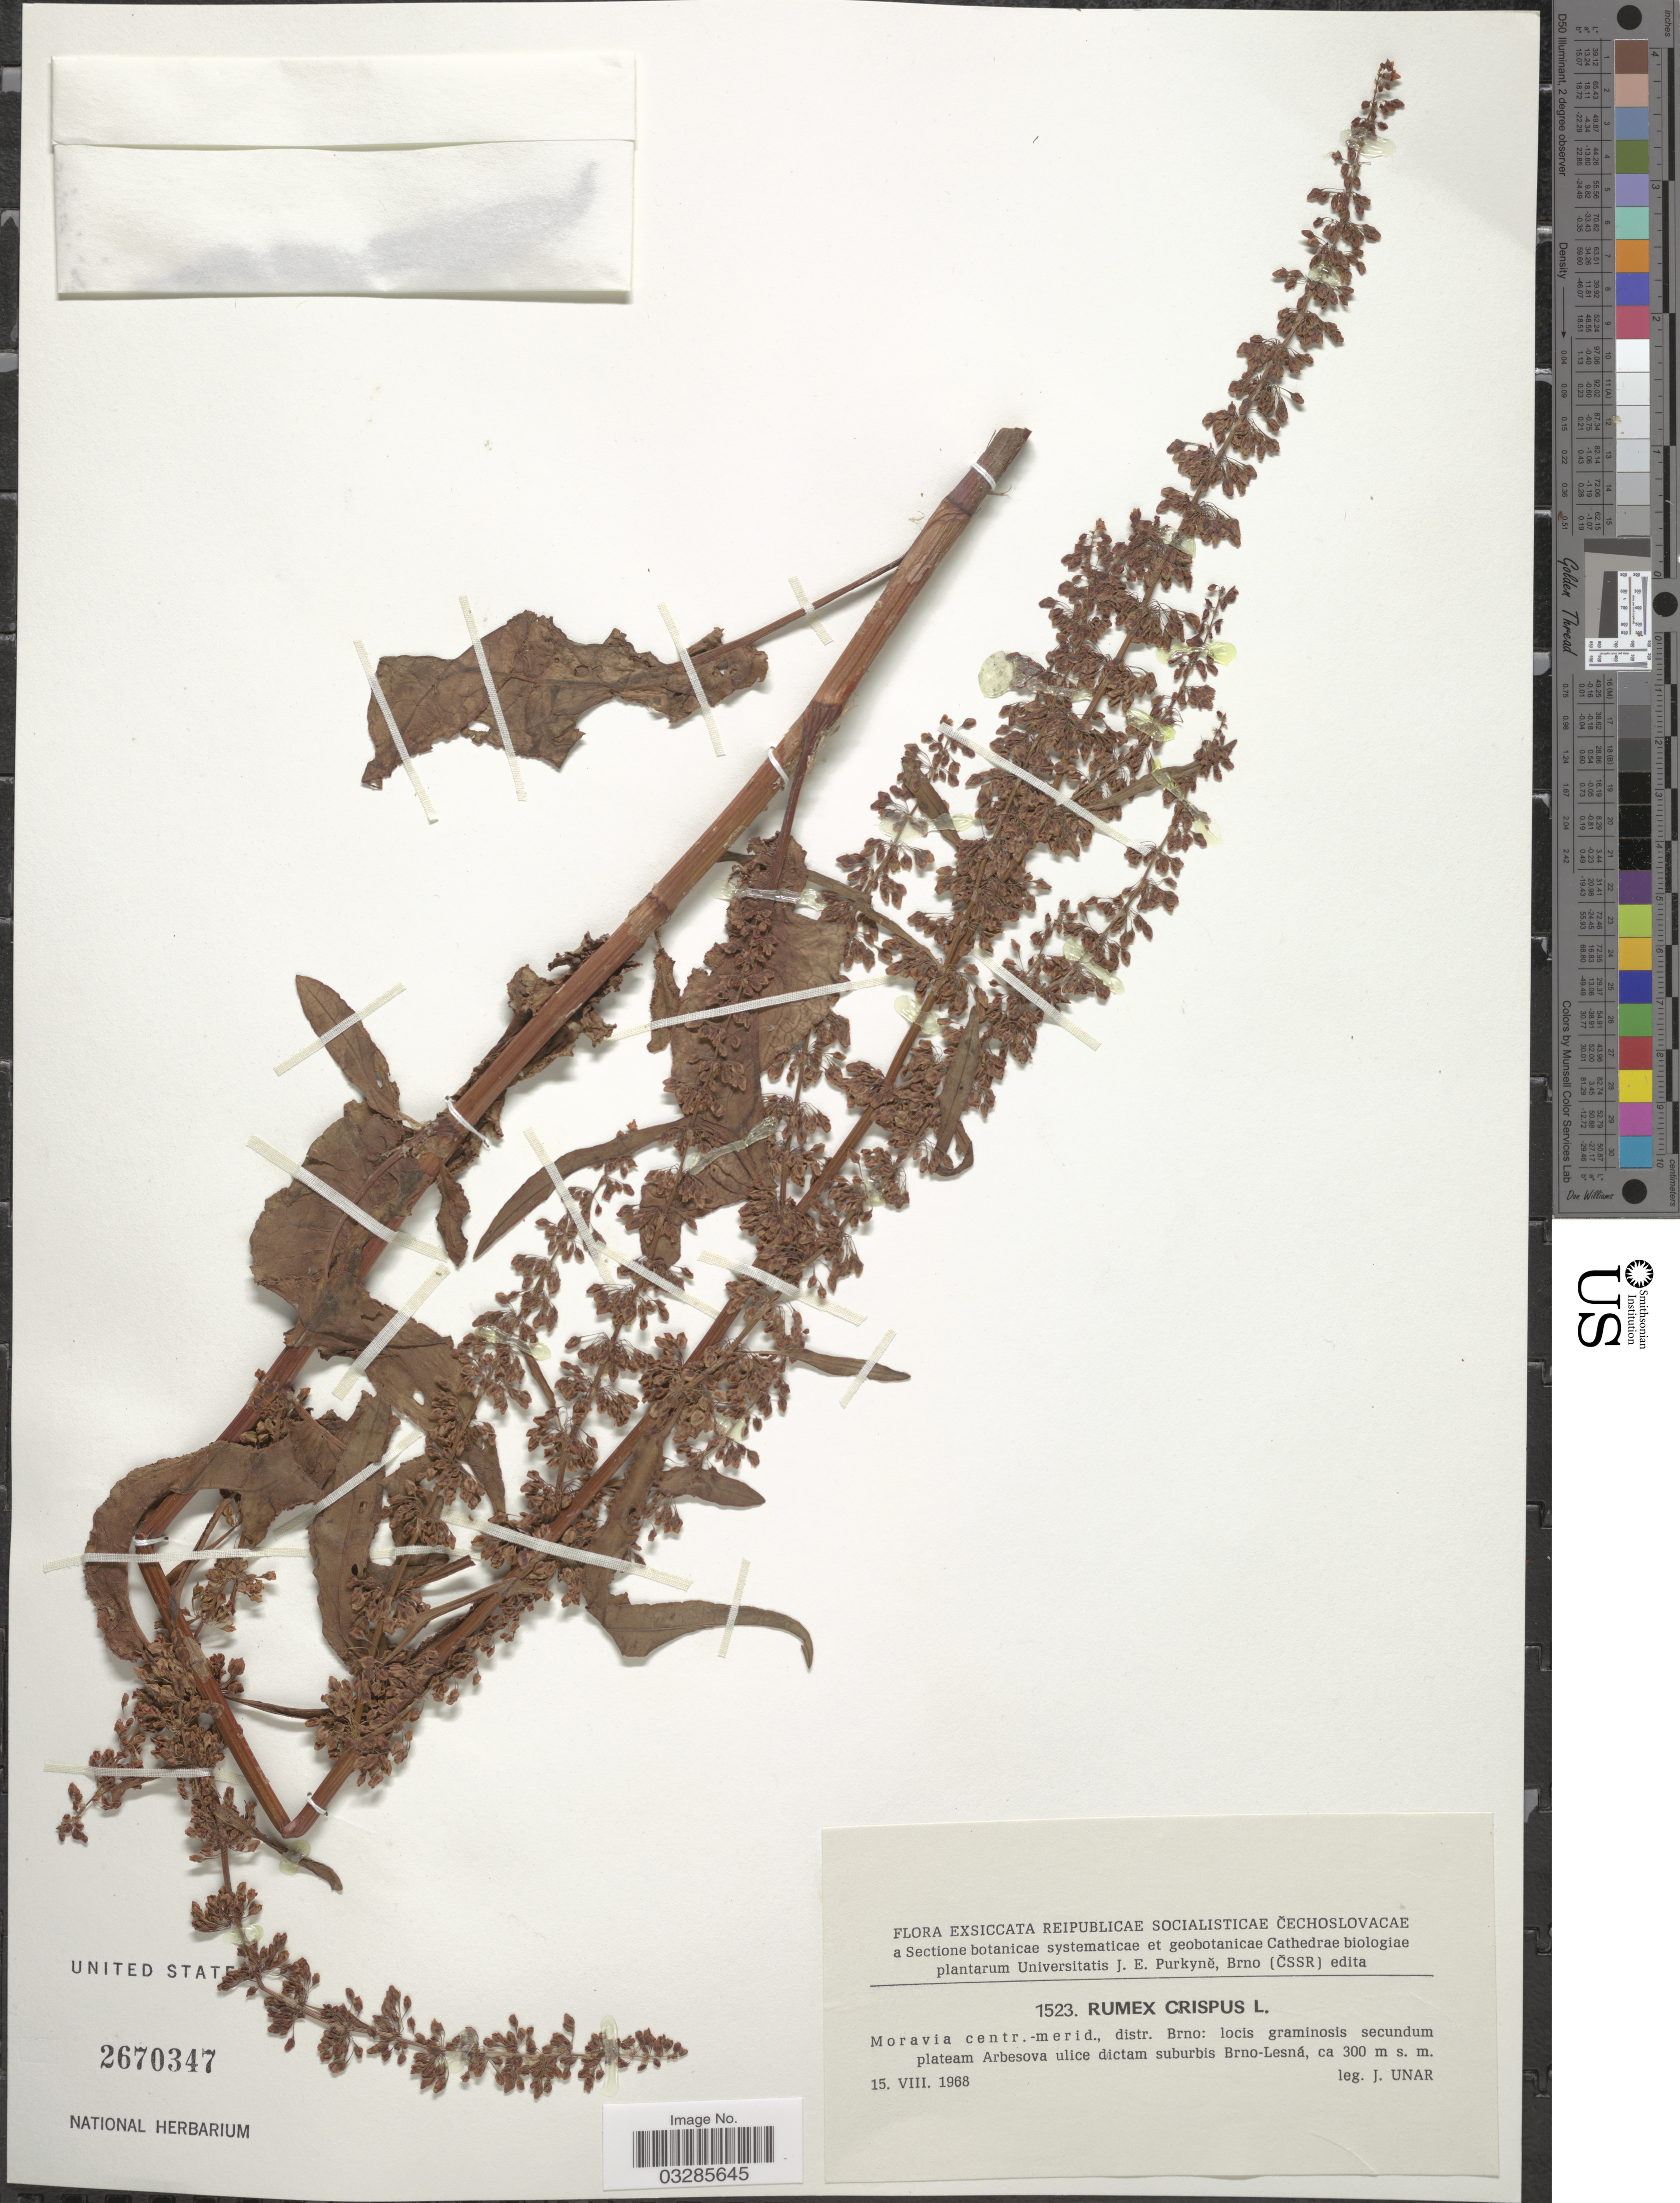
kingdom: Plantae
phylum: Tracheophyta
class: Magnoliopsida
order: Caryophyllales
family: Polygonaceae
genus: Rumex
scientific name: Rumex crispus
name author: L.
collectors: J. Unar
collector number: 1523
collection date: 1968-08-15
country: Czechia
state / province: South Moravian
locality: Reipublicae Socialisticae Čechoslovacae. Moravia centr.-merid., distr. Brno: locis graminosis secundum plateam Arbesova ulice dictam suburbis Brno-Lesná.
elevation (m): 300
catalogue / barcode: US 2670347